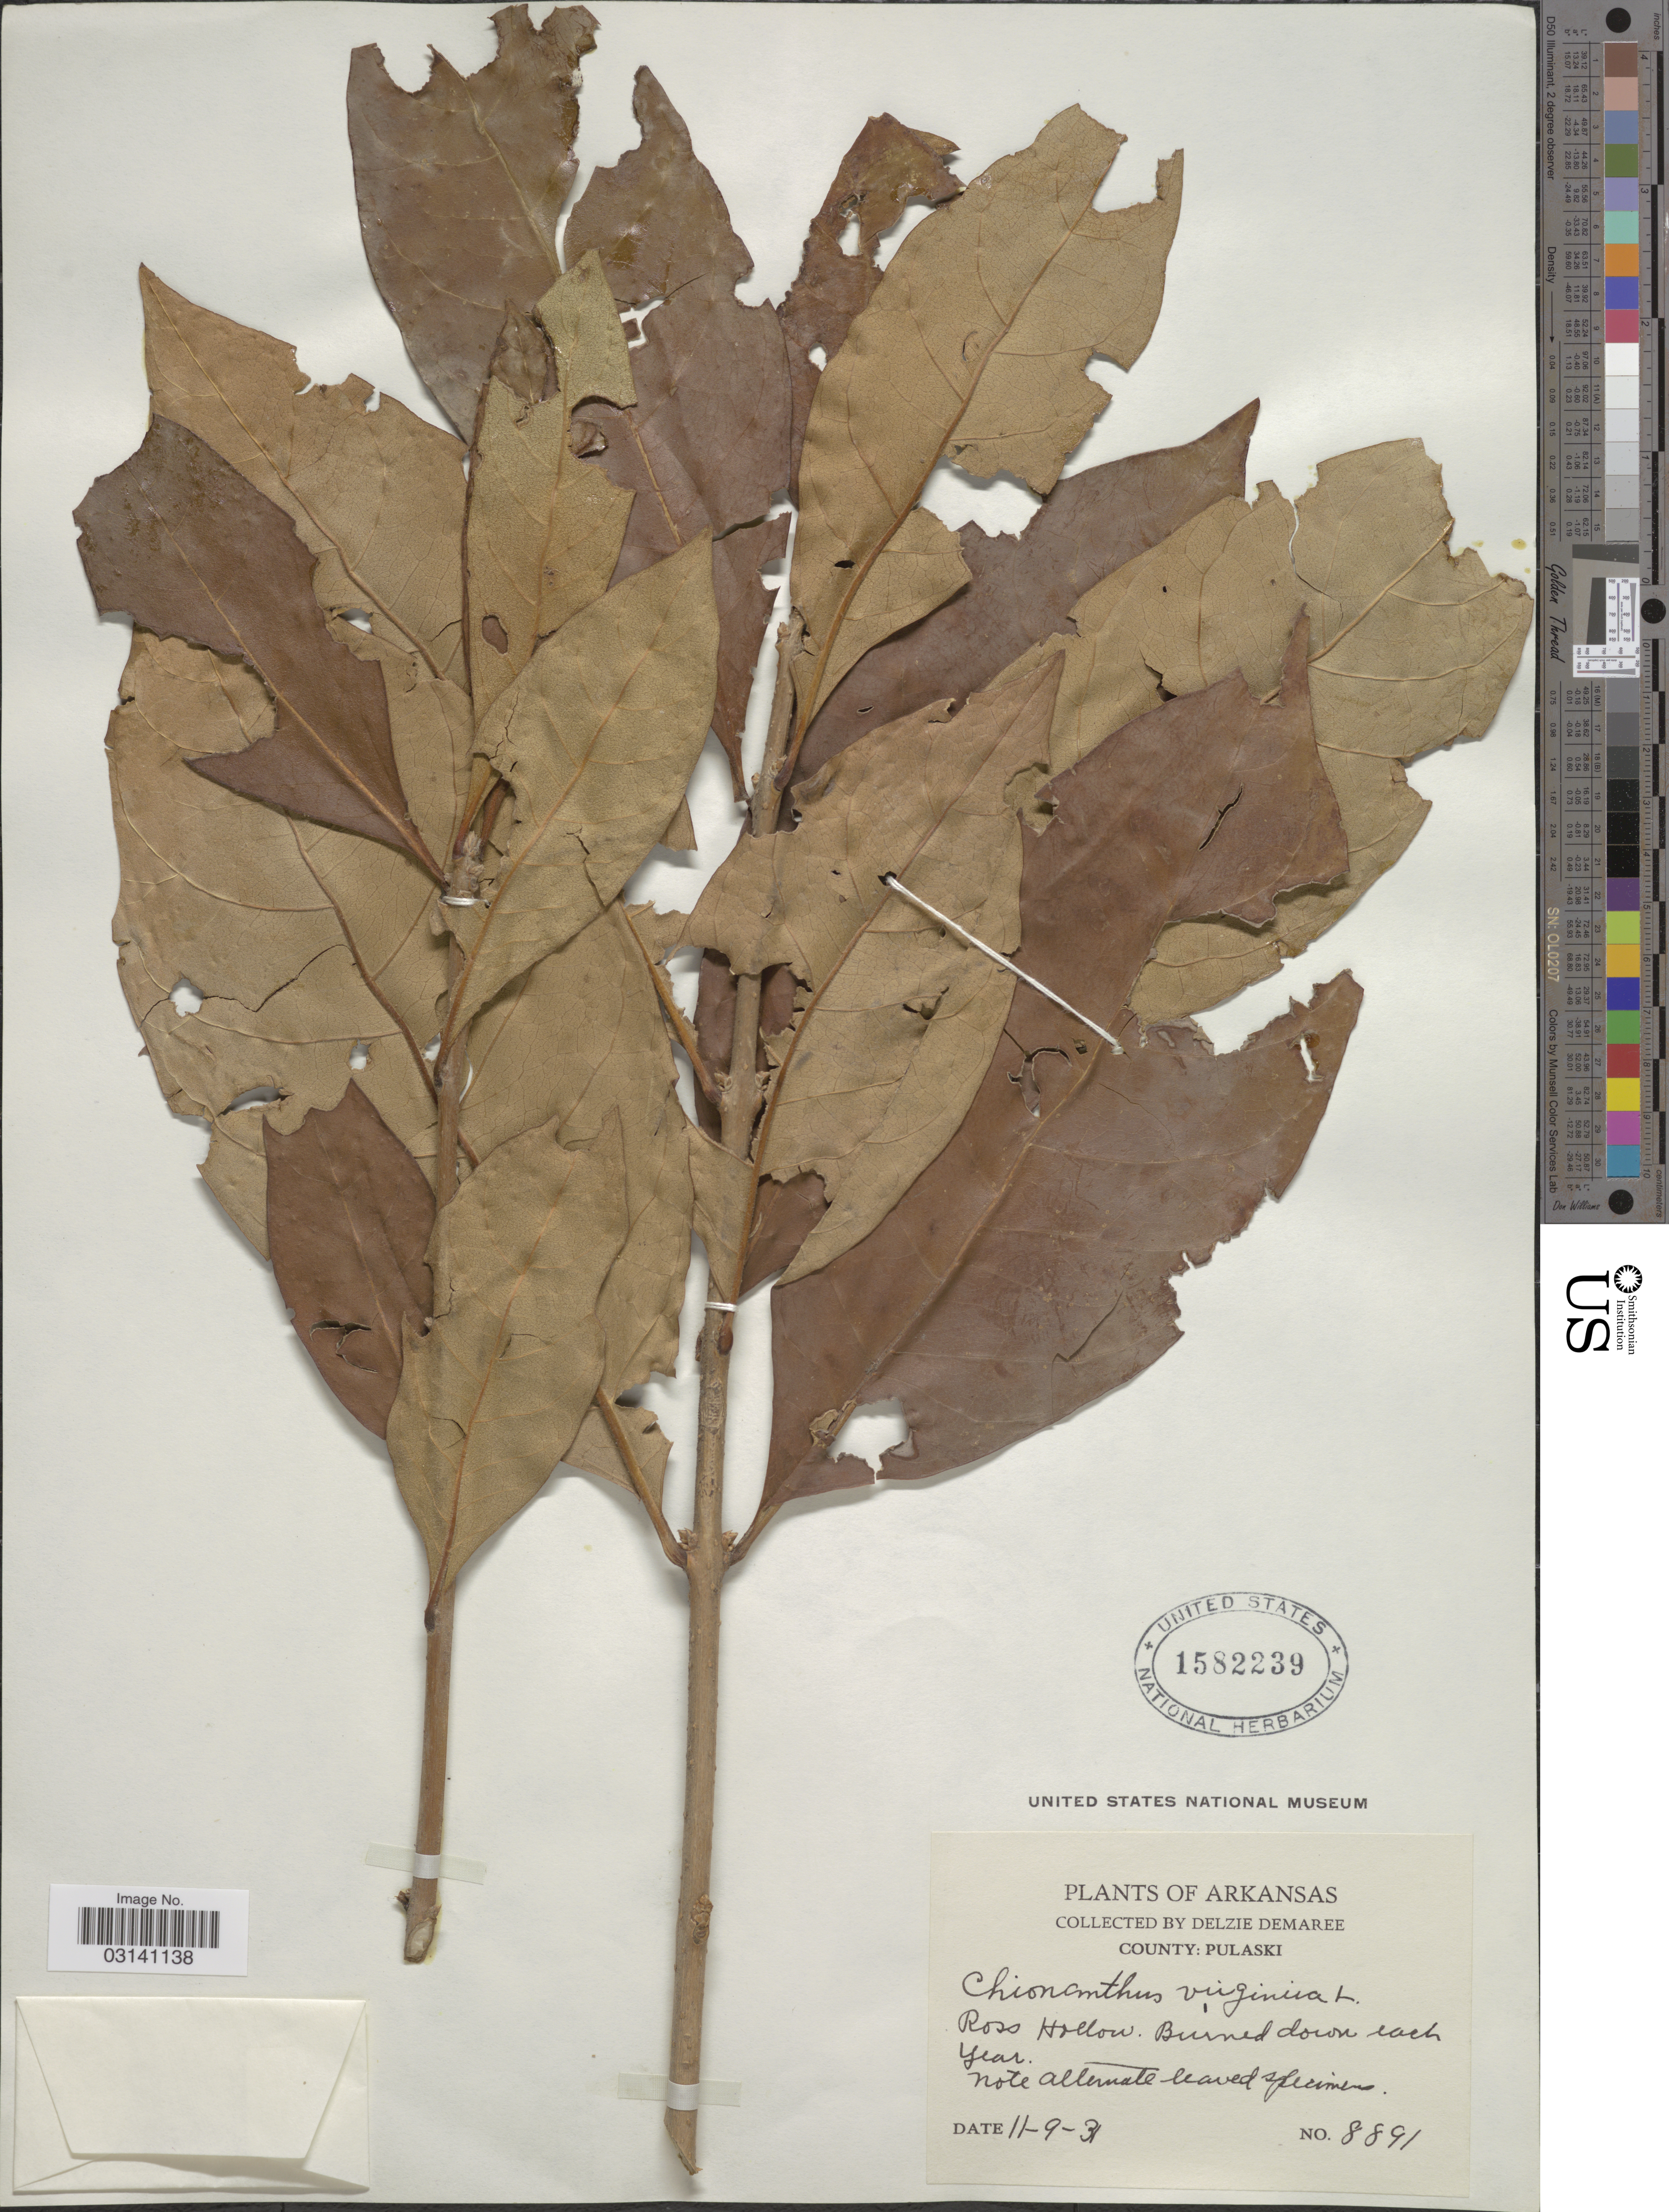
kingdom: Plantae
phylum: Tracheophyta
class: Magnoliopsida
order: Lamiales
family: Oleaceae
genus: Chionanthus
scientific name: Chionanthus virginicus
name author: L.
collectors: D. Demaree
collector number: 8891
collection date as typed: Transcribed d/m/y: 9/11/31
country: United States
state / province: Arkansas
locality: County: Pulaski. Ross Hollow.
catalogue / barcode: US 1582239